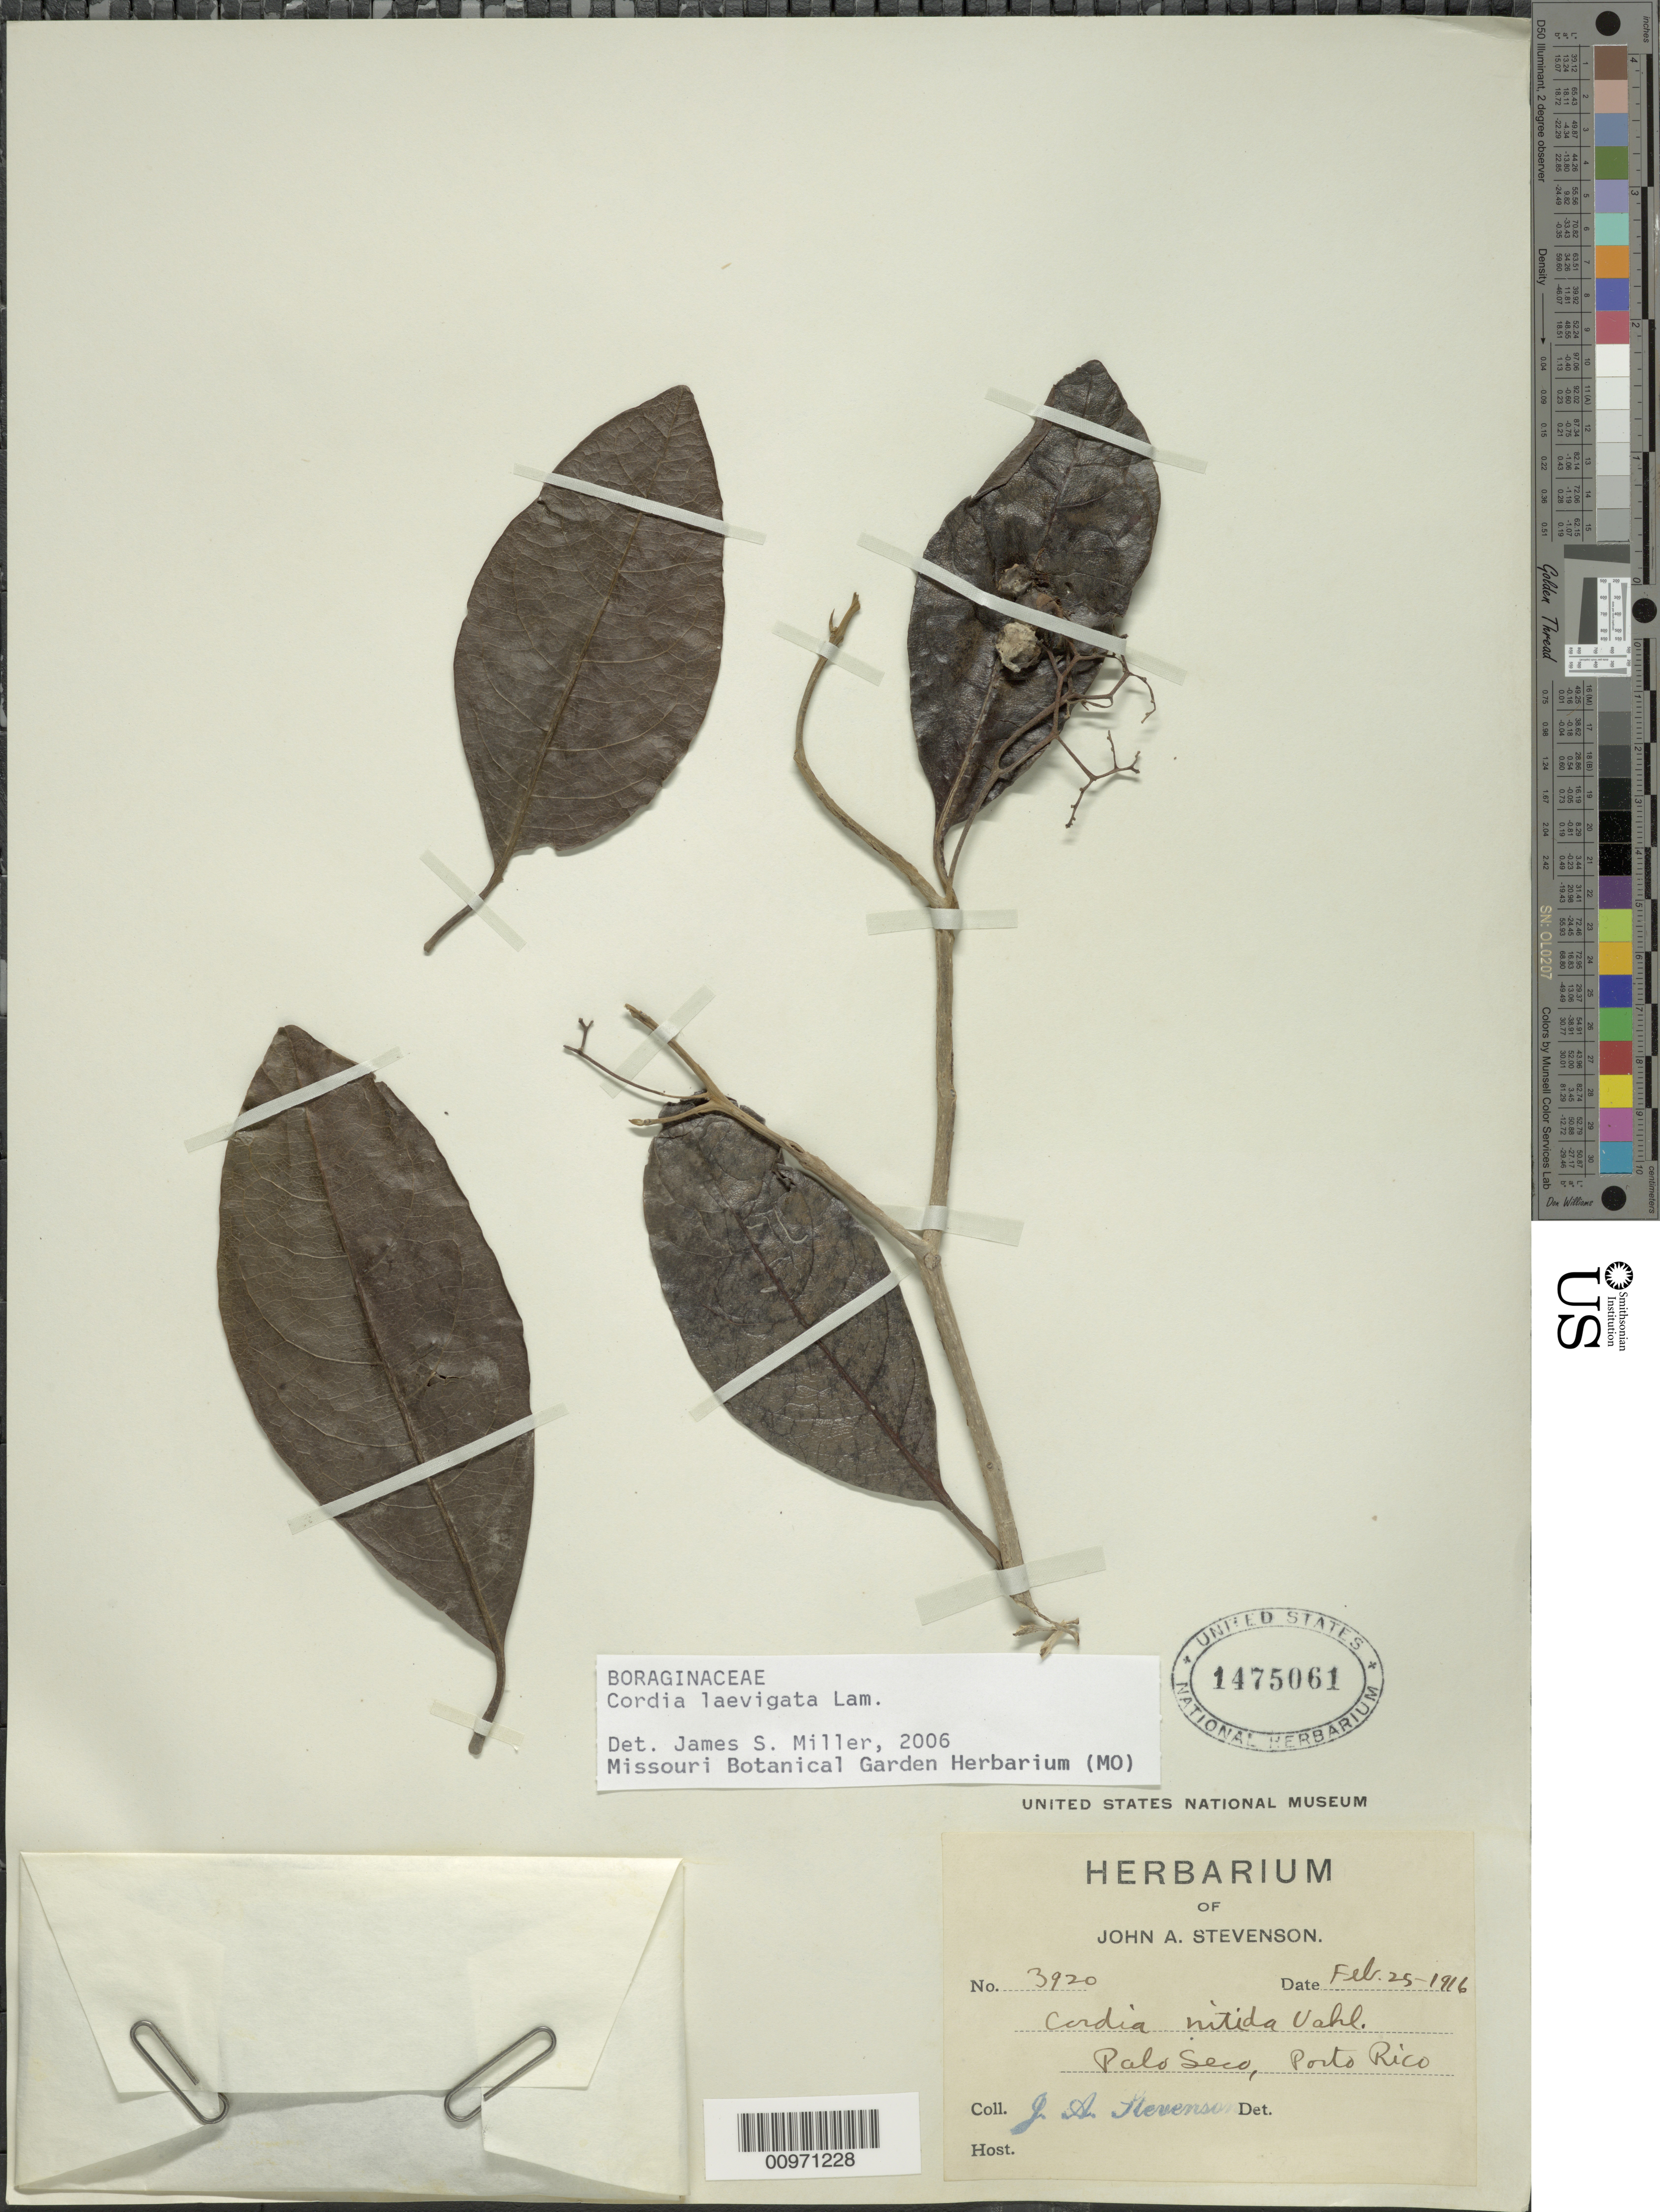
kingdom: Plantae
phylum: Tracheophyta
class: Magnoliopsida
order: Boraginales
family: Cordiaceae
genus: Cordia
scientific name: Cordia laevigata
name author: Lam.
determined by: Miller, James S., (MO), Missouri Botanical Garden (UNITED STATES)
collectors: J. Stevenson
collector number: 3920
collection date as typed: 25 Feb 1916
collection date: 1916-02-25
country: Puerto Rico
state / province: Toa Baja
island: Puerto Rico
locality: Palo Seco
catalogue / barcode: US 1475061